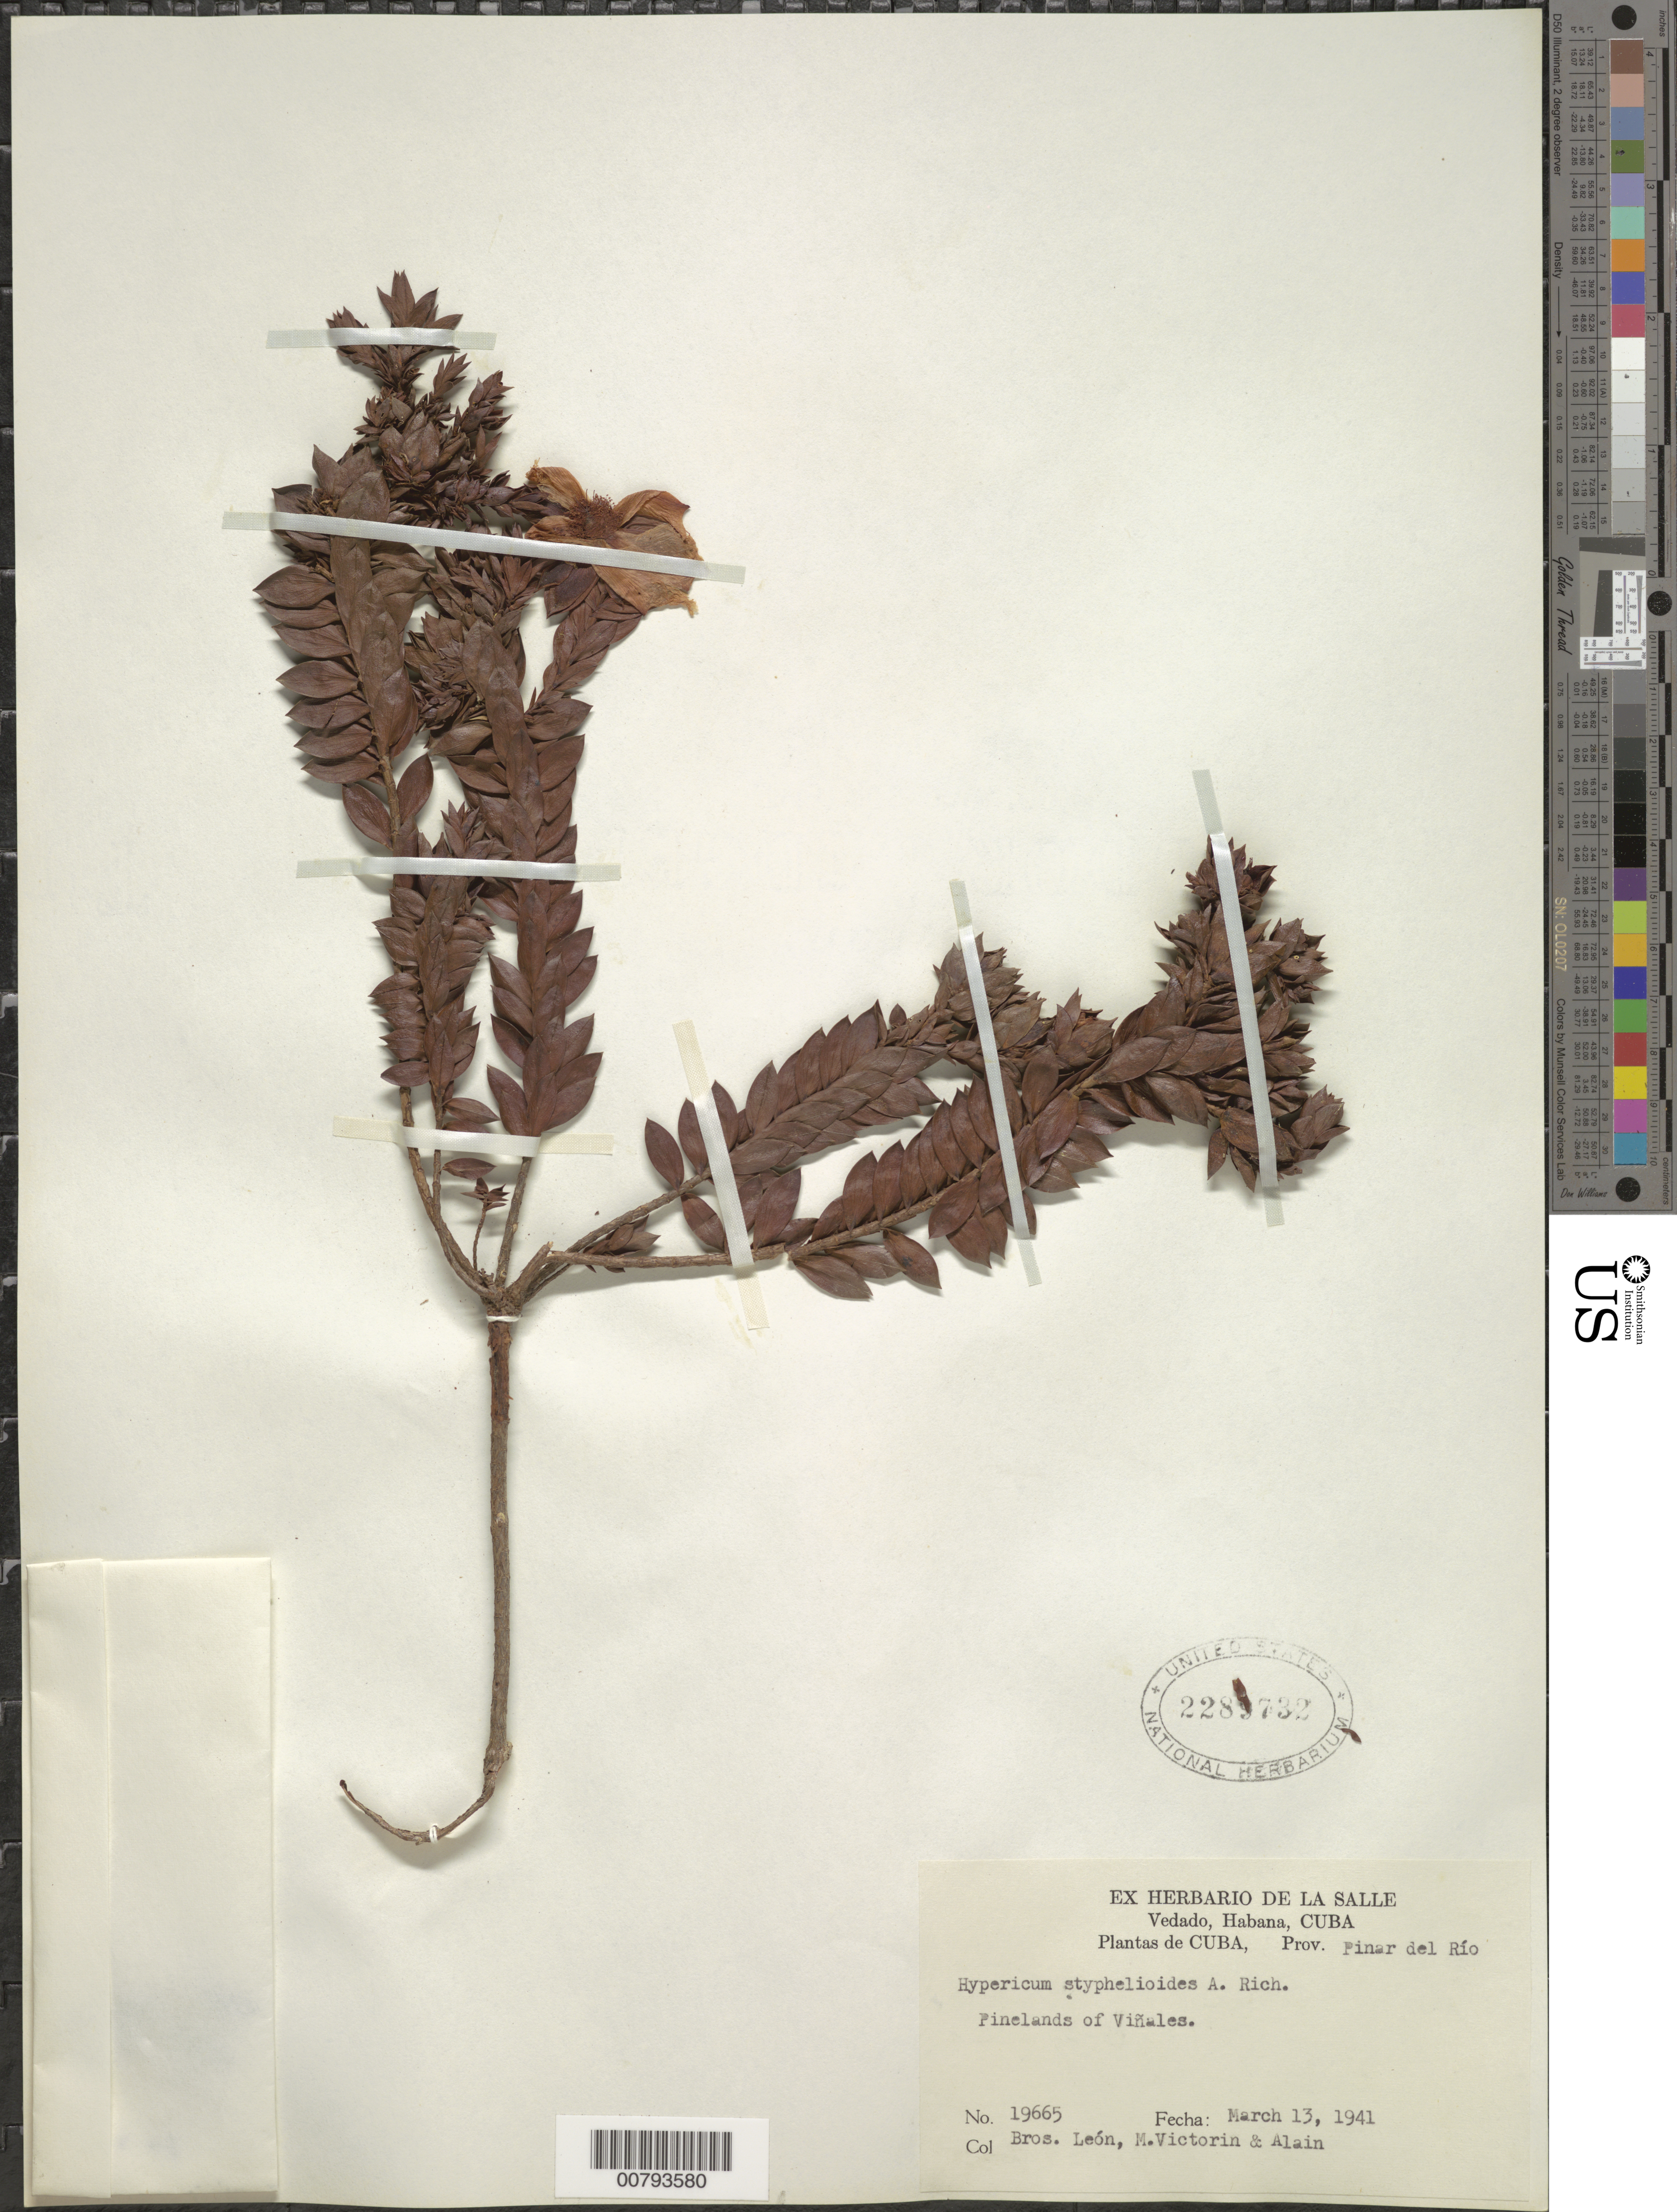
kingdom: Plantae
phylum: Tracheophyta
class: Magnoliopsida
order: Malpighiales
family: Hypericaceae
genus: Hypericum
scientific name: Hypericum styphelioides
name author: A. Rich.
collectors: Bro. León, M. Victorin & A. H. Liogier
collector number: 19665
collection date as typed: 13 Mar 1941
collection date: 1941-03-13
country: Cuba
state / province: Pinar del Río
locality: Vedado, Habana; Pinelands of Viñales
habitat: Pinelands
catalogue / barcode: US 2289732